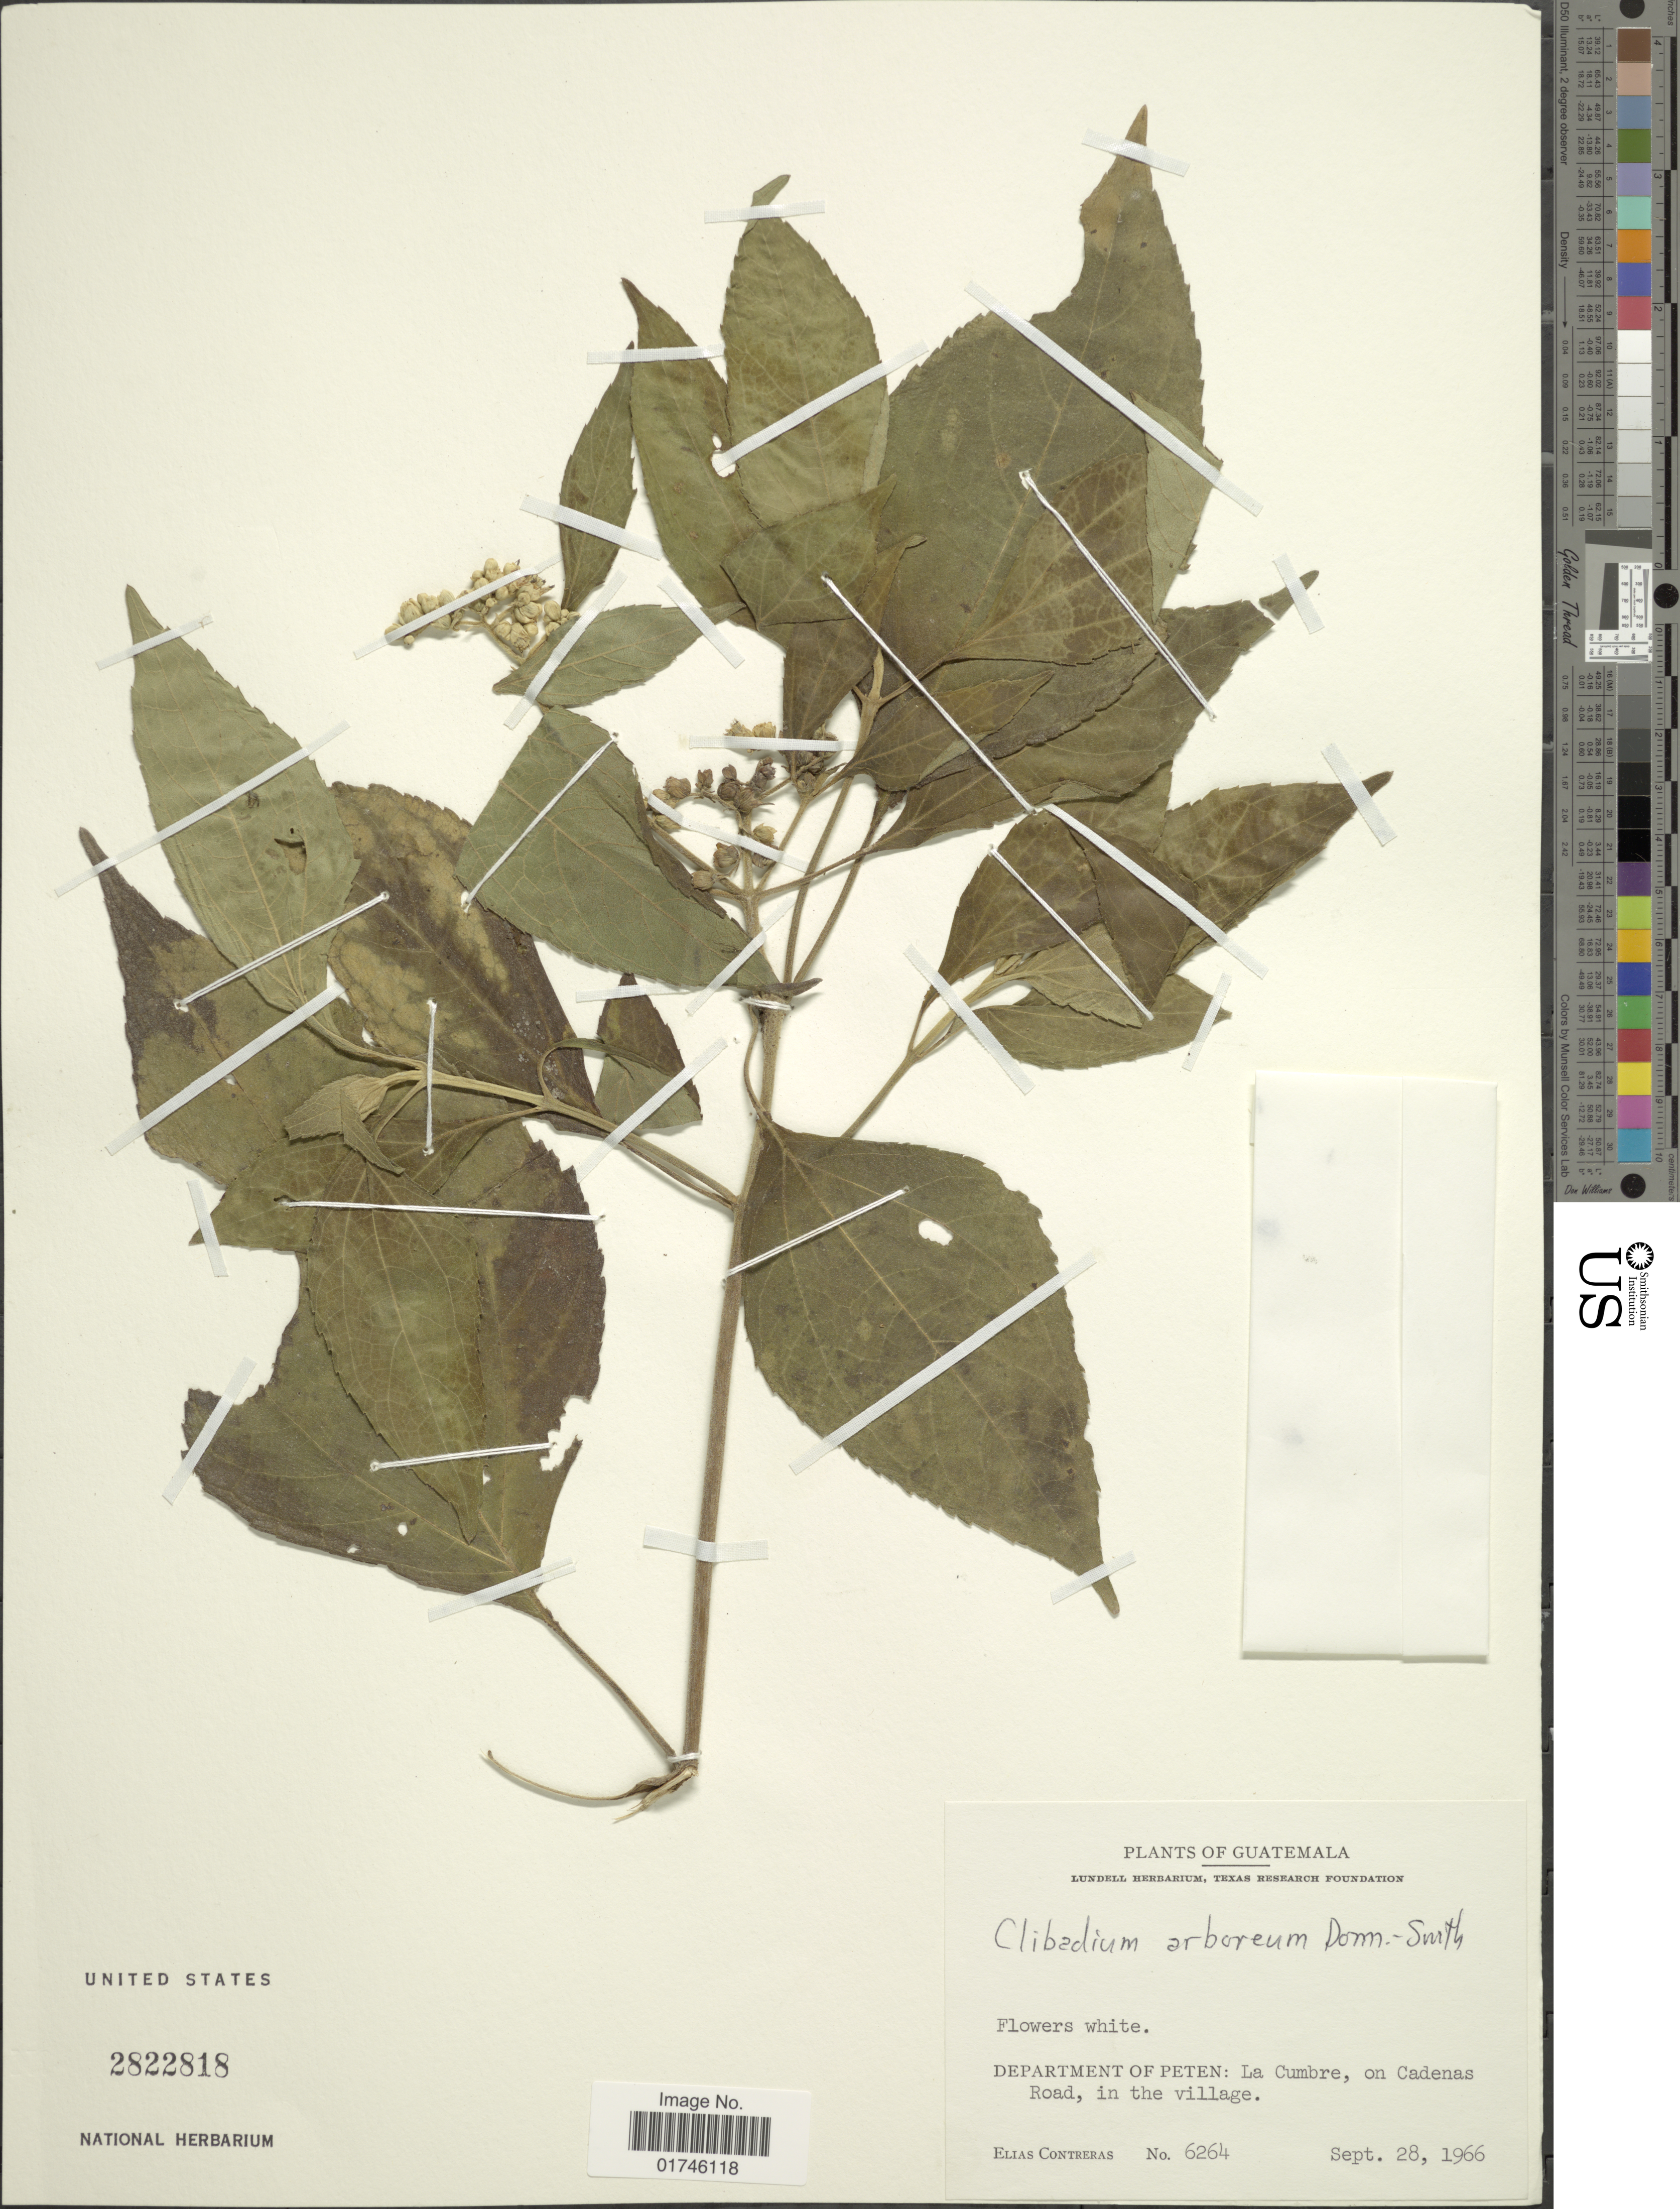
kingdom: Plantae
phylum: Tracheophyta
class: Magnoliopsida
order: Asterales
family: Asteraceae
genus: Clibadium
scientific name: Clibadium arboreum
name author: Donn. Sm.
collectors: E. Contreras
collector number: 6264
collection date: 1966-09-28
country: Guatemala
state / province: El Petén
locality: Department of Peten: La Cumbre, on Cadenas Road, in the village.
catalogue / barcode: US 2822818